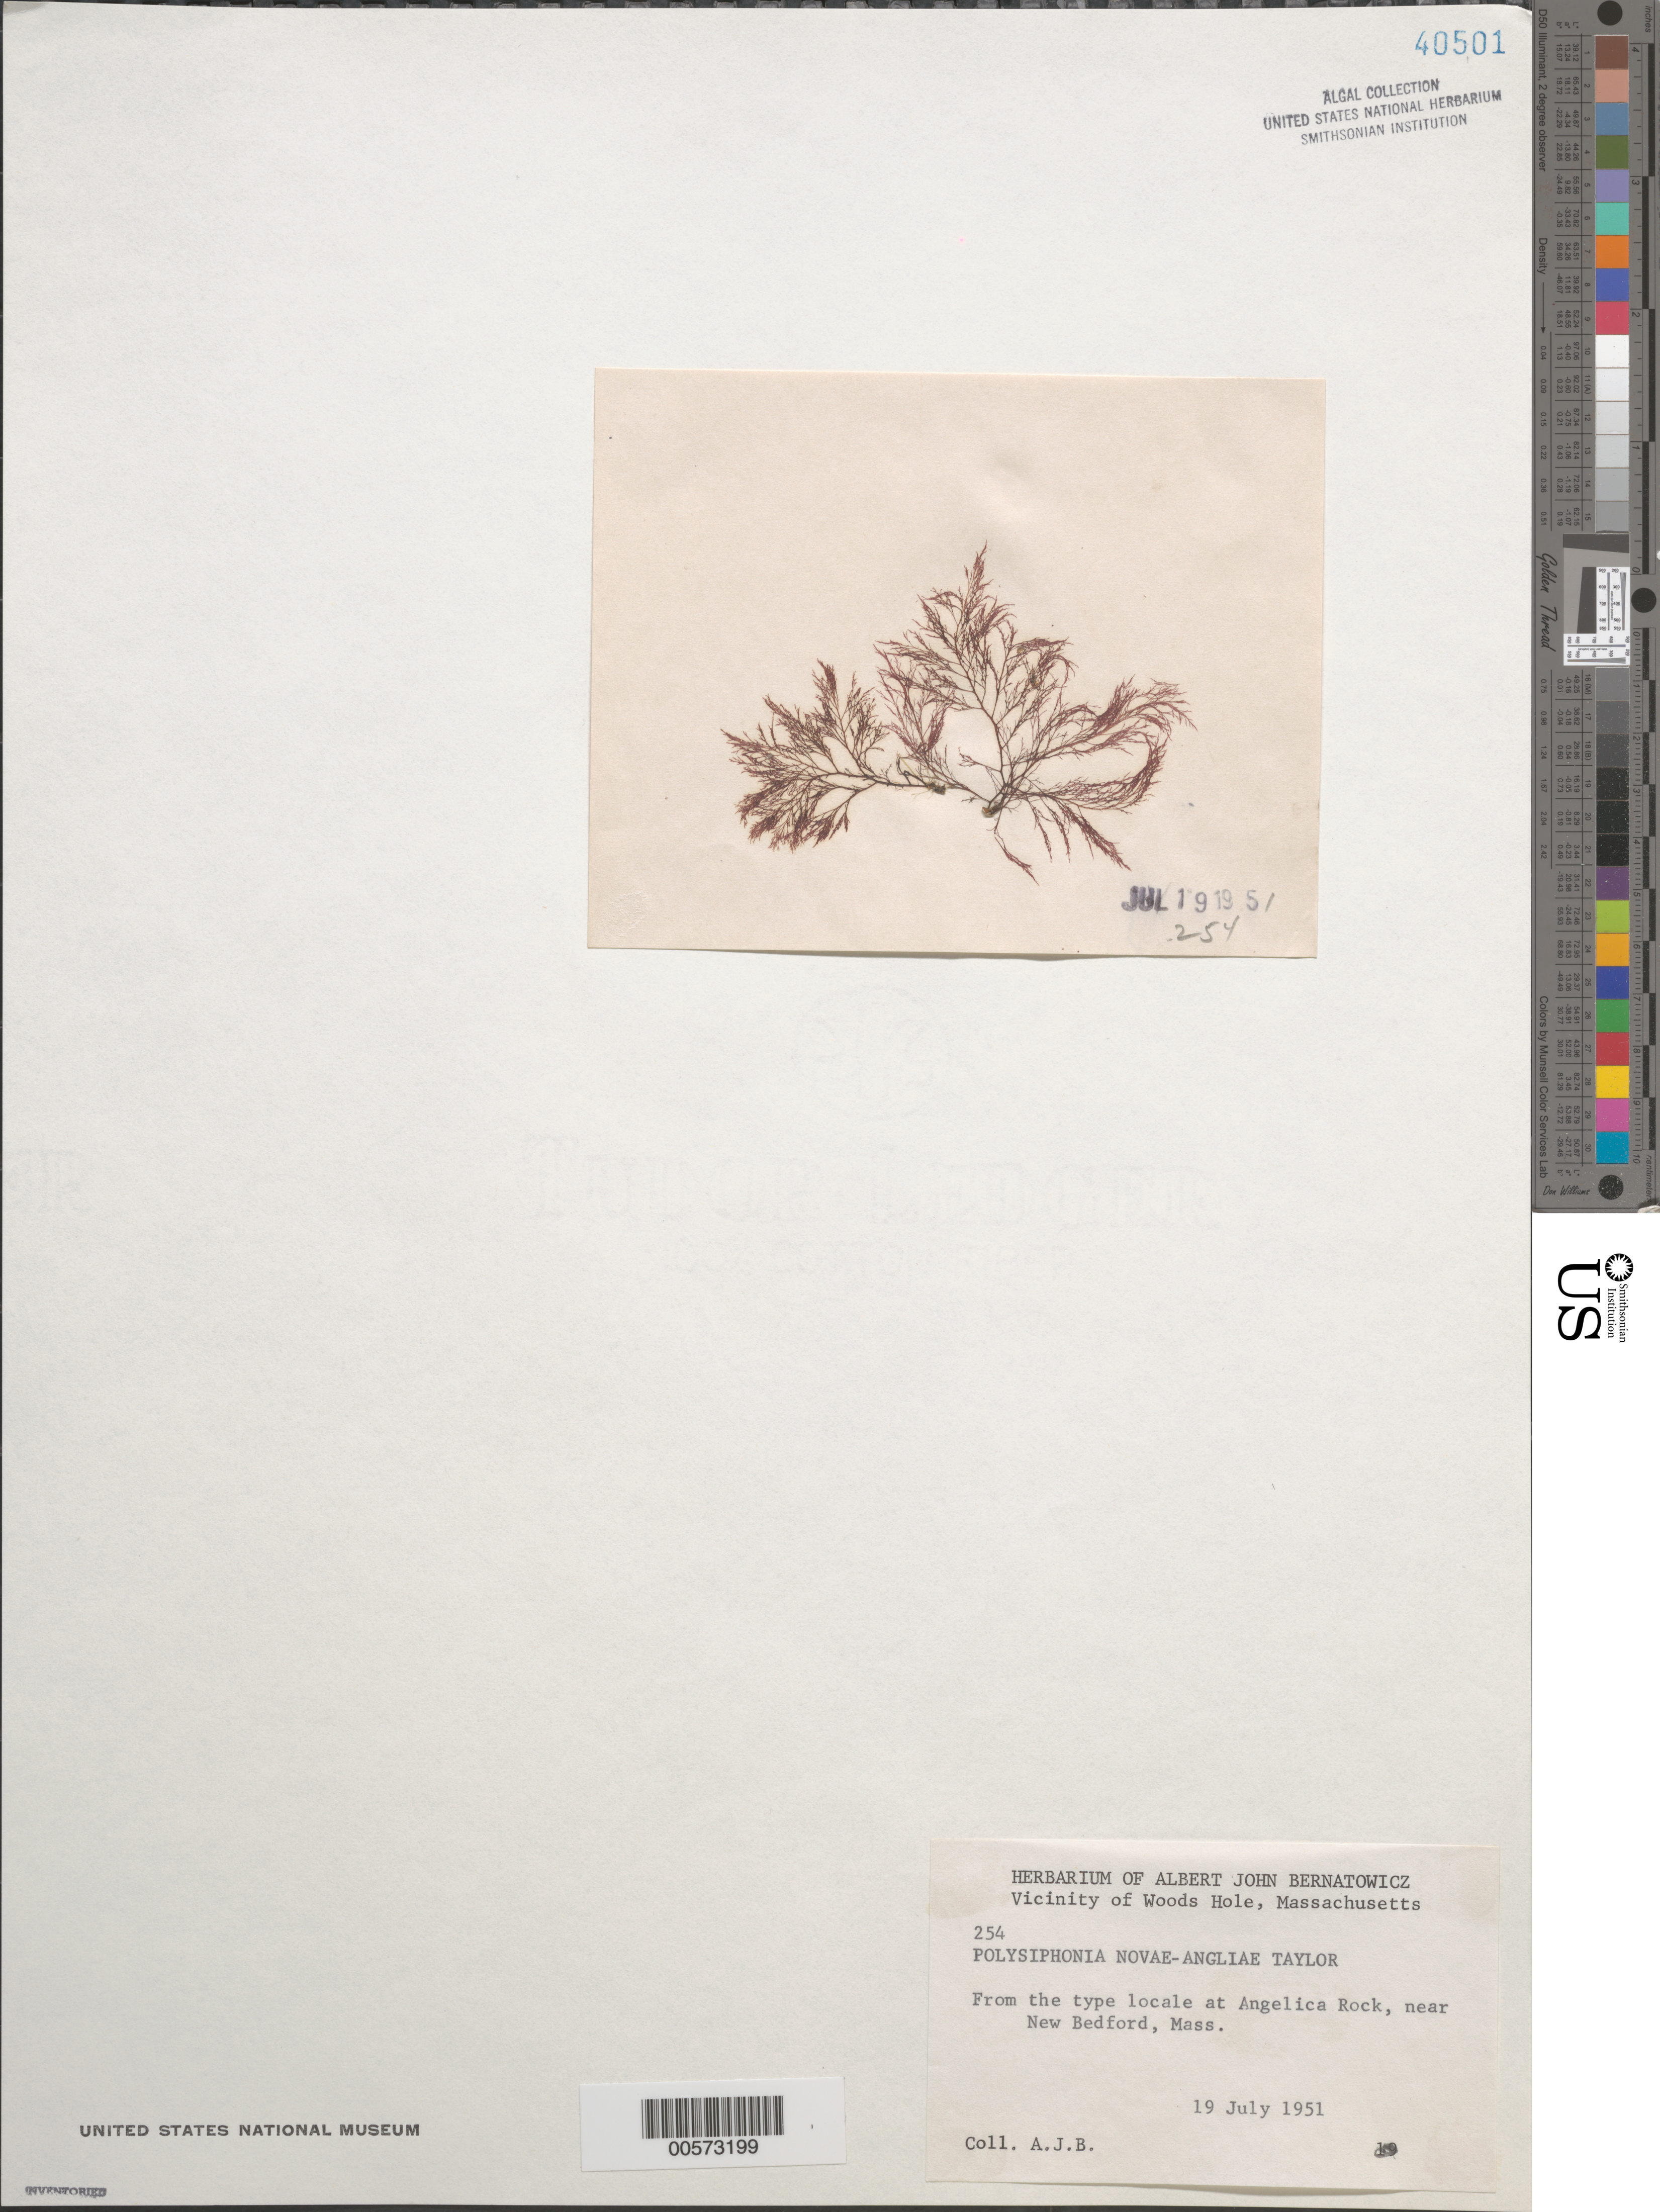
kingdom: Plantae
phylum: Rhodophyta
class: Florideophyceae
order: Ceramiales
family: Rhodomelaceae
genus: Melanothamnus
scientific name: Melanothamnus harveyi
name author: (Bailey) Diaz-Tapia & C.A. Maggs in Diaz-Tapia et al.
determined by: Algae name updating Project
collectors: A. Bernatowicz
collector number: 254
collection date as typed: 19 Jul 1951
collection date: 1951-07-19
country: United States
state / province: Massachusetts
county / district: Bristol County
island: Angelica Rock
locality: Near New Bedford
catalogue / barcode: US 40501